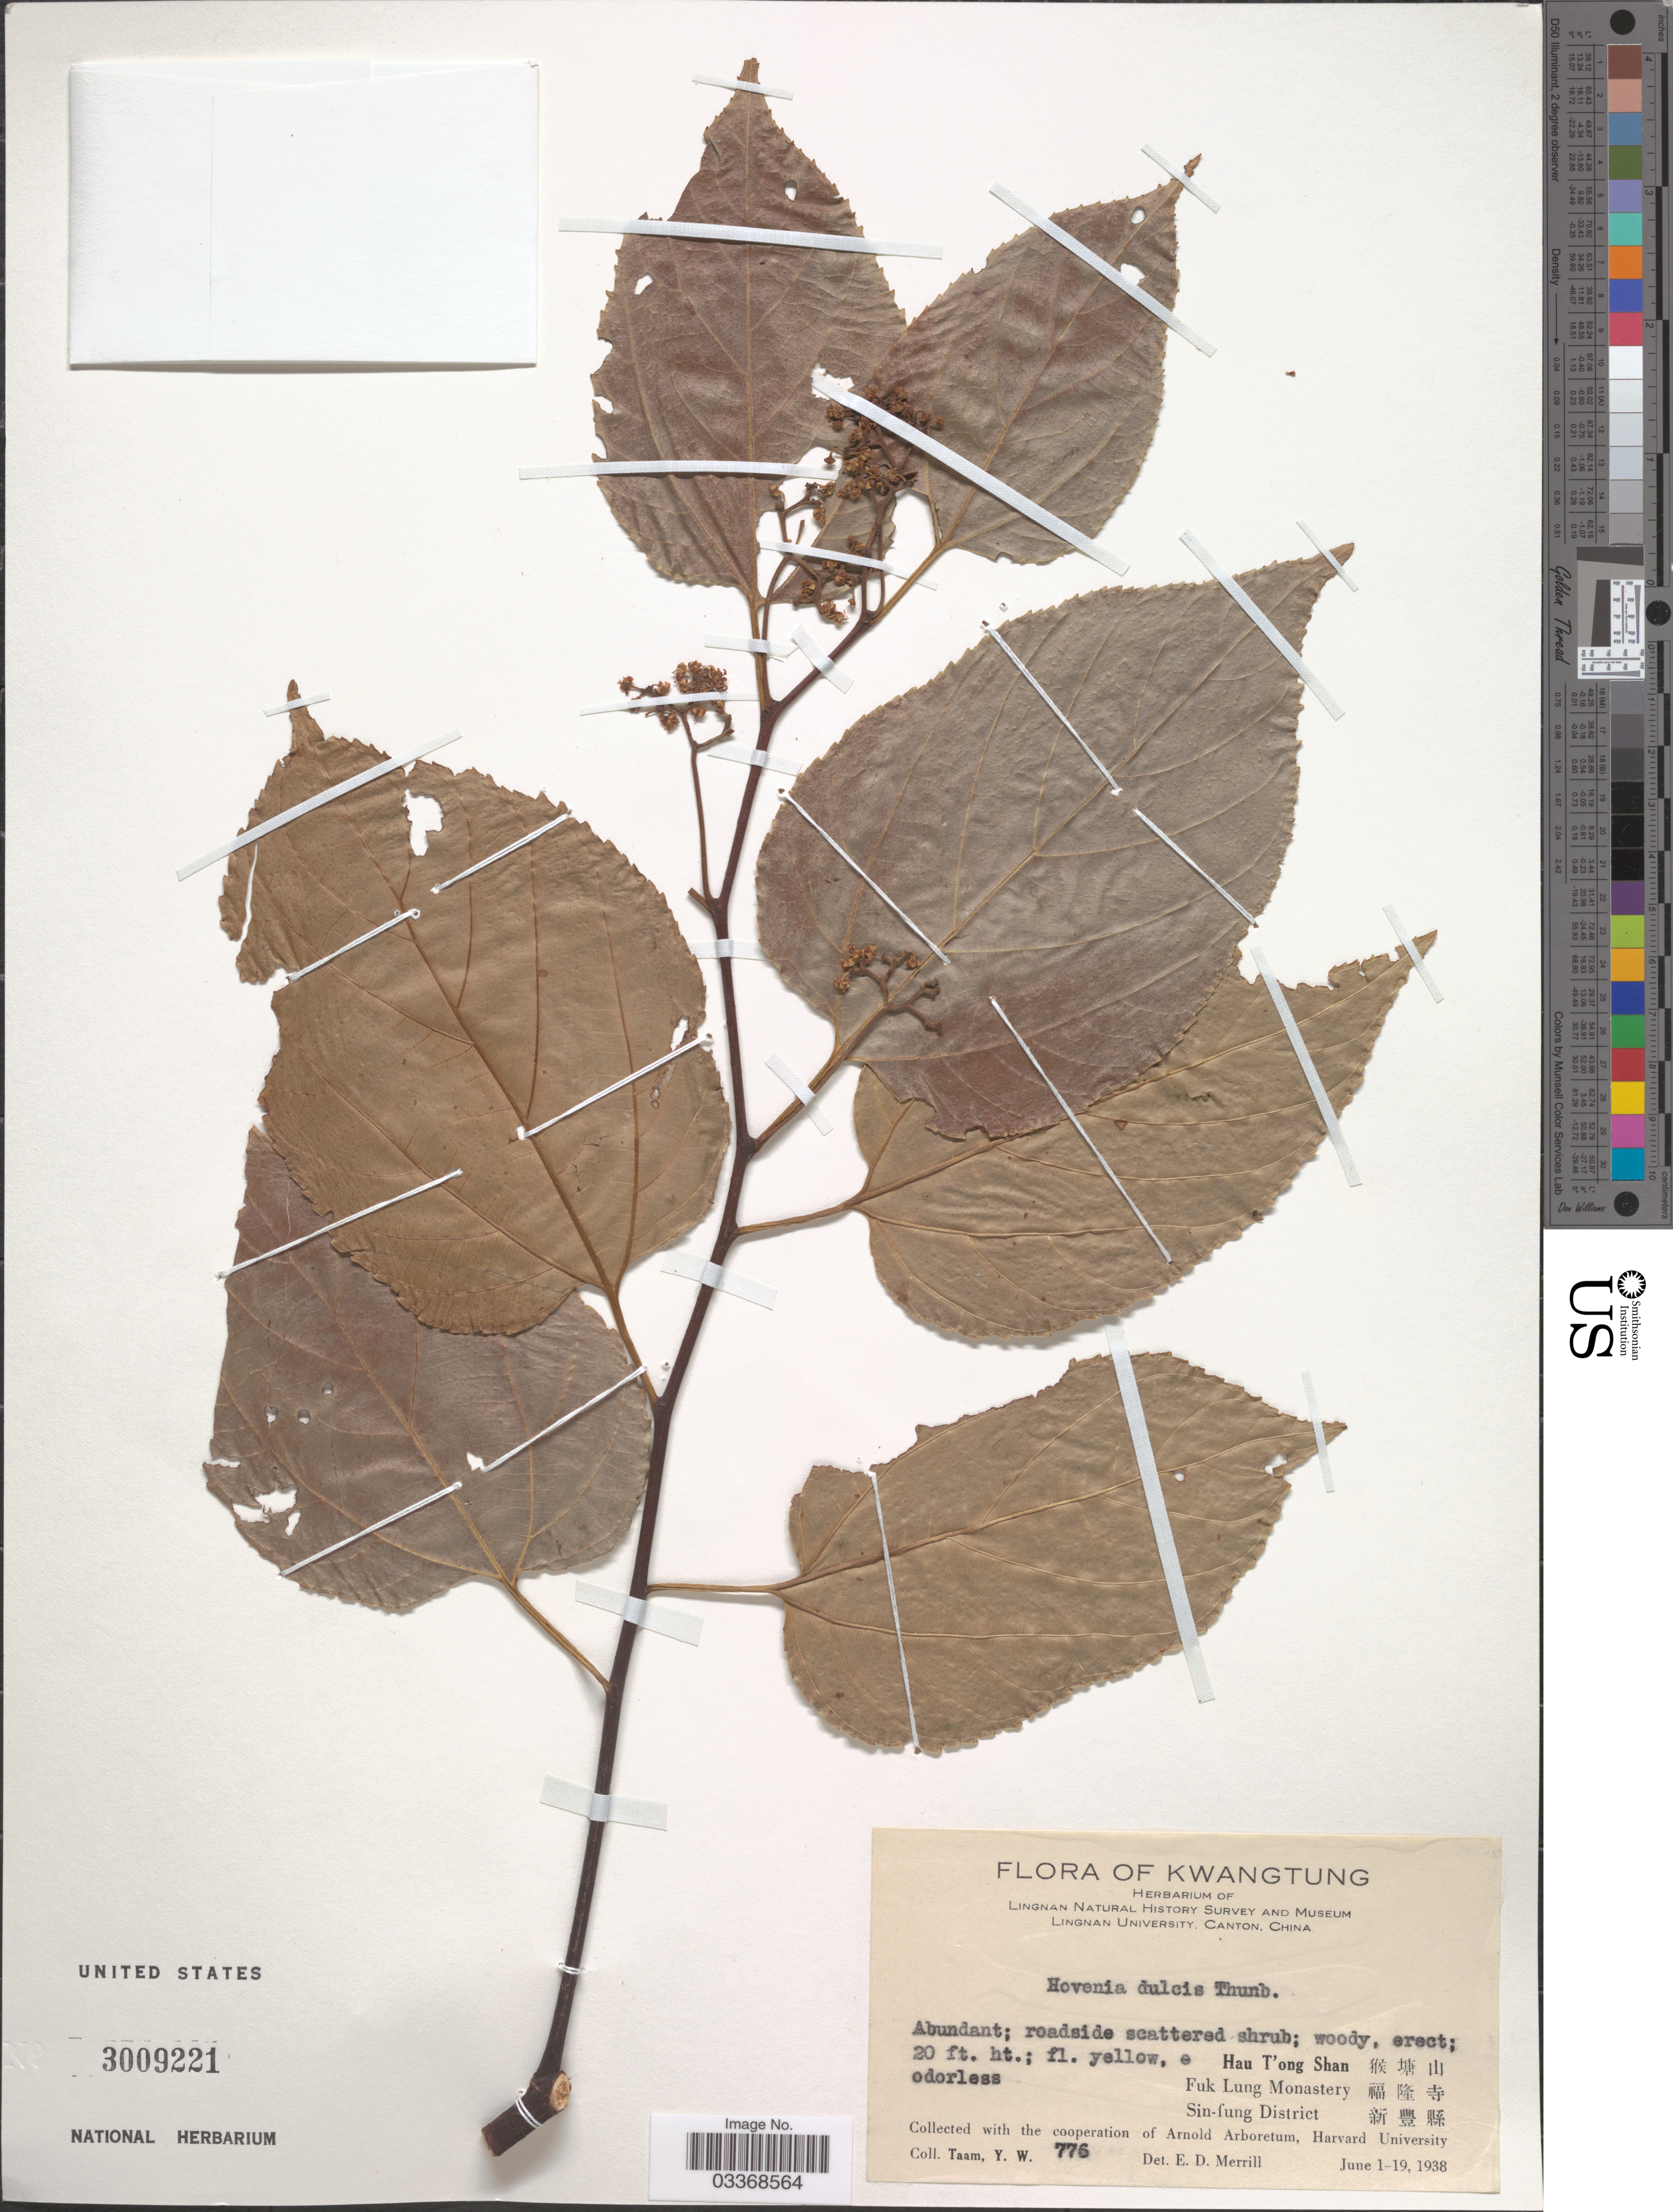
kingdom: Plantae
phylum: Tracheophyta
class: Magnoliopsida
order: Rosales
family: Rhamnaceae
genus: Hovenia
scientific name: Hovenia dulcis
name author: Thunb.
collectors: Y. W. Taam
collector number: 776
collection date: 1938-06-01/1938-06-19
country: China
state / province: Guangdong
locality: Kwatung.Hau T'ong Shan Fuk Lung Monastery Sin-fung District .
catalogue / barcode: US 3009221